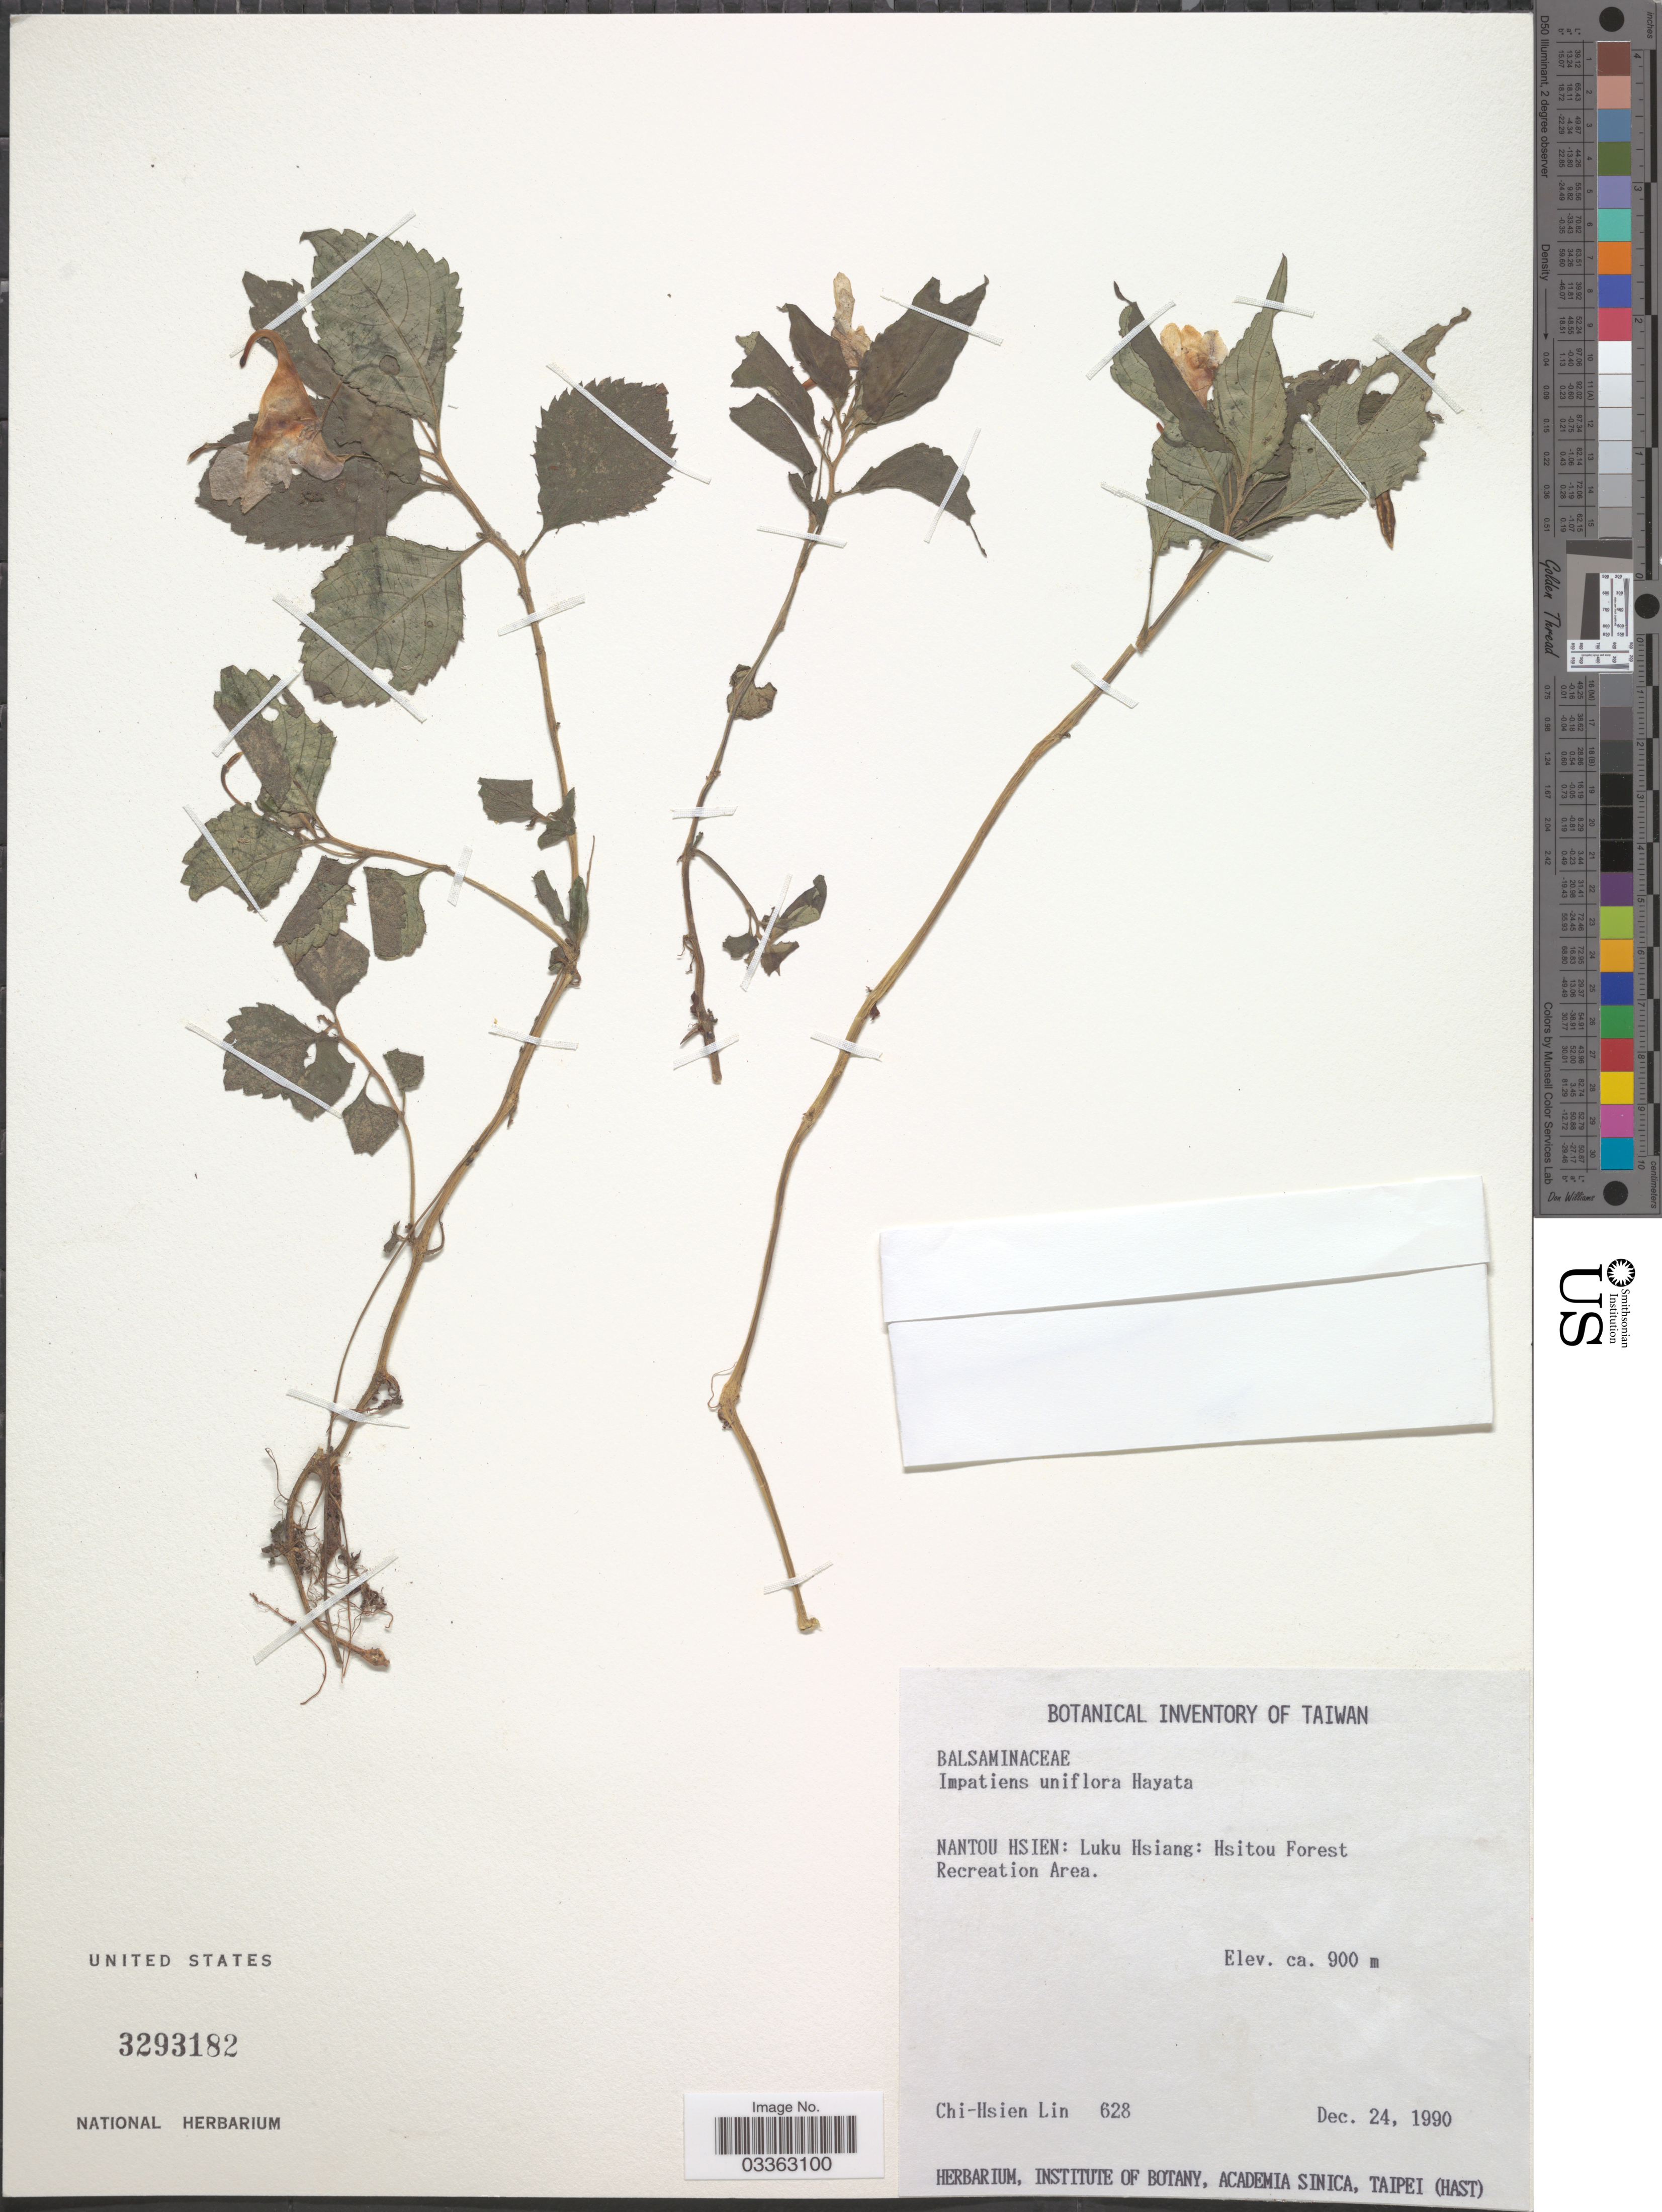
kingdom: Plantae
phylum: Tracheophyta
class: Magnoliopsida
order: Ericales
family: Balsaminaceae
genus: Impatiens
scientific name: Impatiens uniflora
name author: Hayata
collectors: C. Lin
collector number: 628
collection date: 1990-12-24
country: Taiwan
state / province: Nantou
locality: Nantou Hsien: Luku Hsiang: Hsitou Forest, Recreation Area.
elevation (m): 900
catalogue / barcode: US 3293182